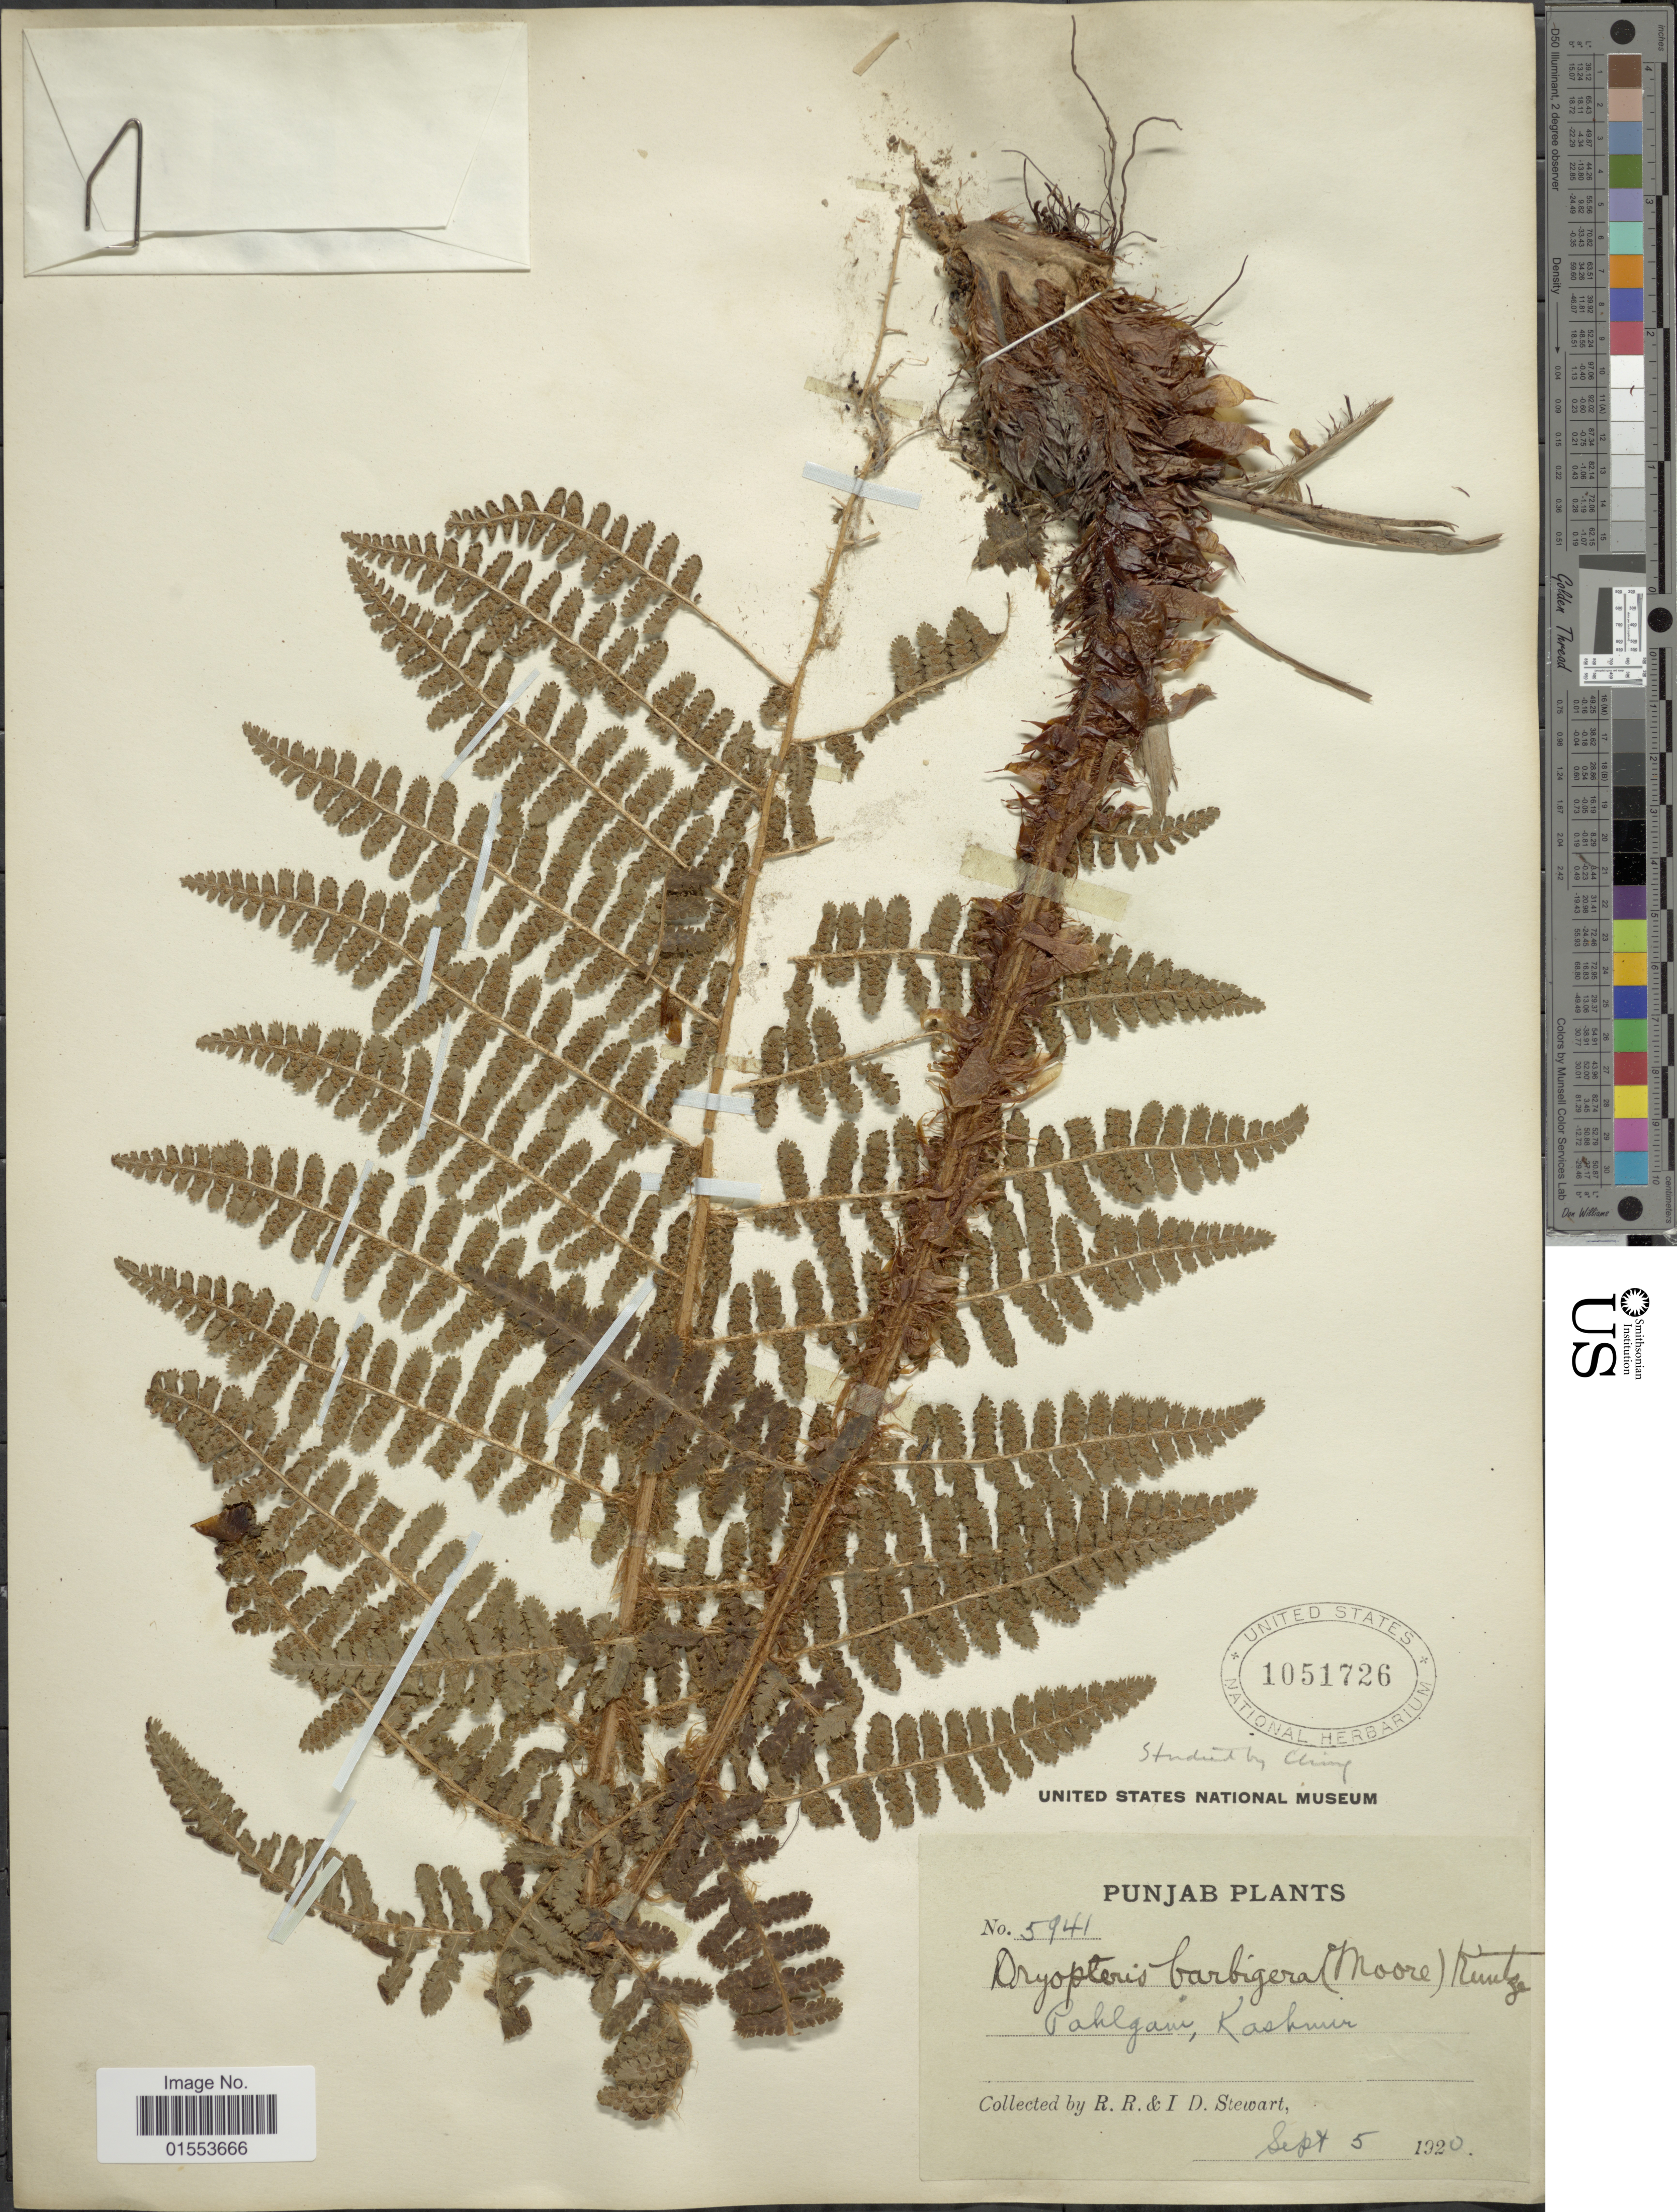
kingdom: Plantae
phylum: Tracheophyta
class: Polypodiopsida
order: Polypodiales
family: Dryopteridaceae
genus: Dryopteris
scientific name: Dryopteris barbigera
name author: (Hook.) Kuntze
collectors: R. R. Stewart & I. Stewart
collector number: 5941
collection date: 1920-09-05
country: India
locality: Punjab. Pahlgaw, Kashmir.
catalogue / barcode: US 105126